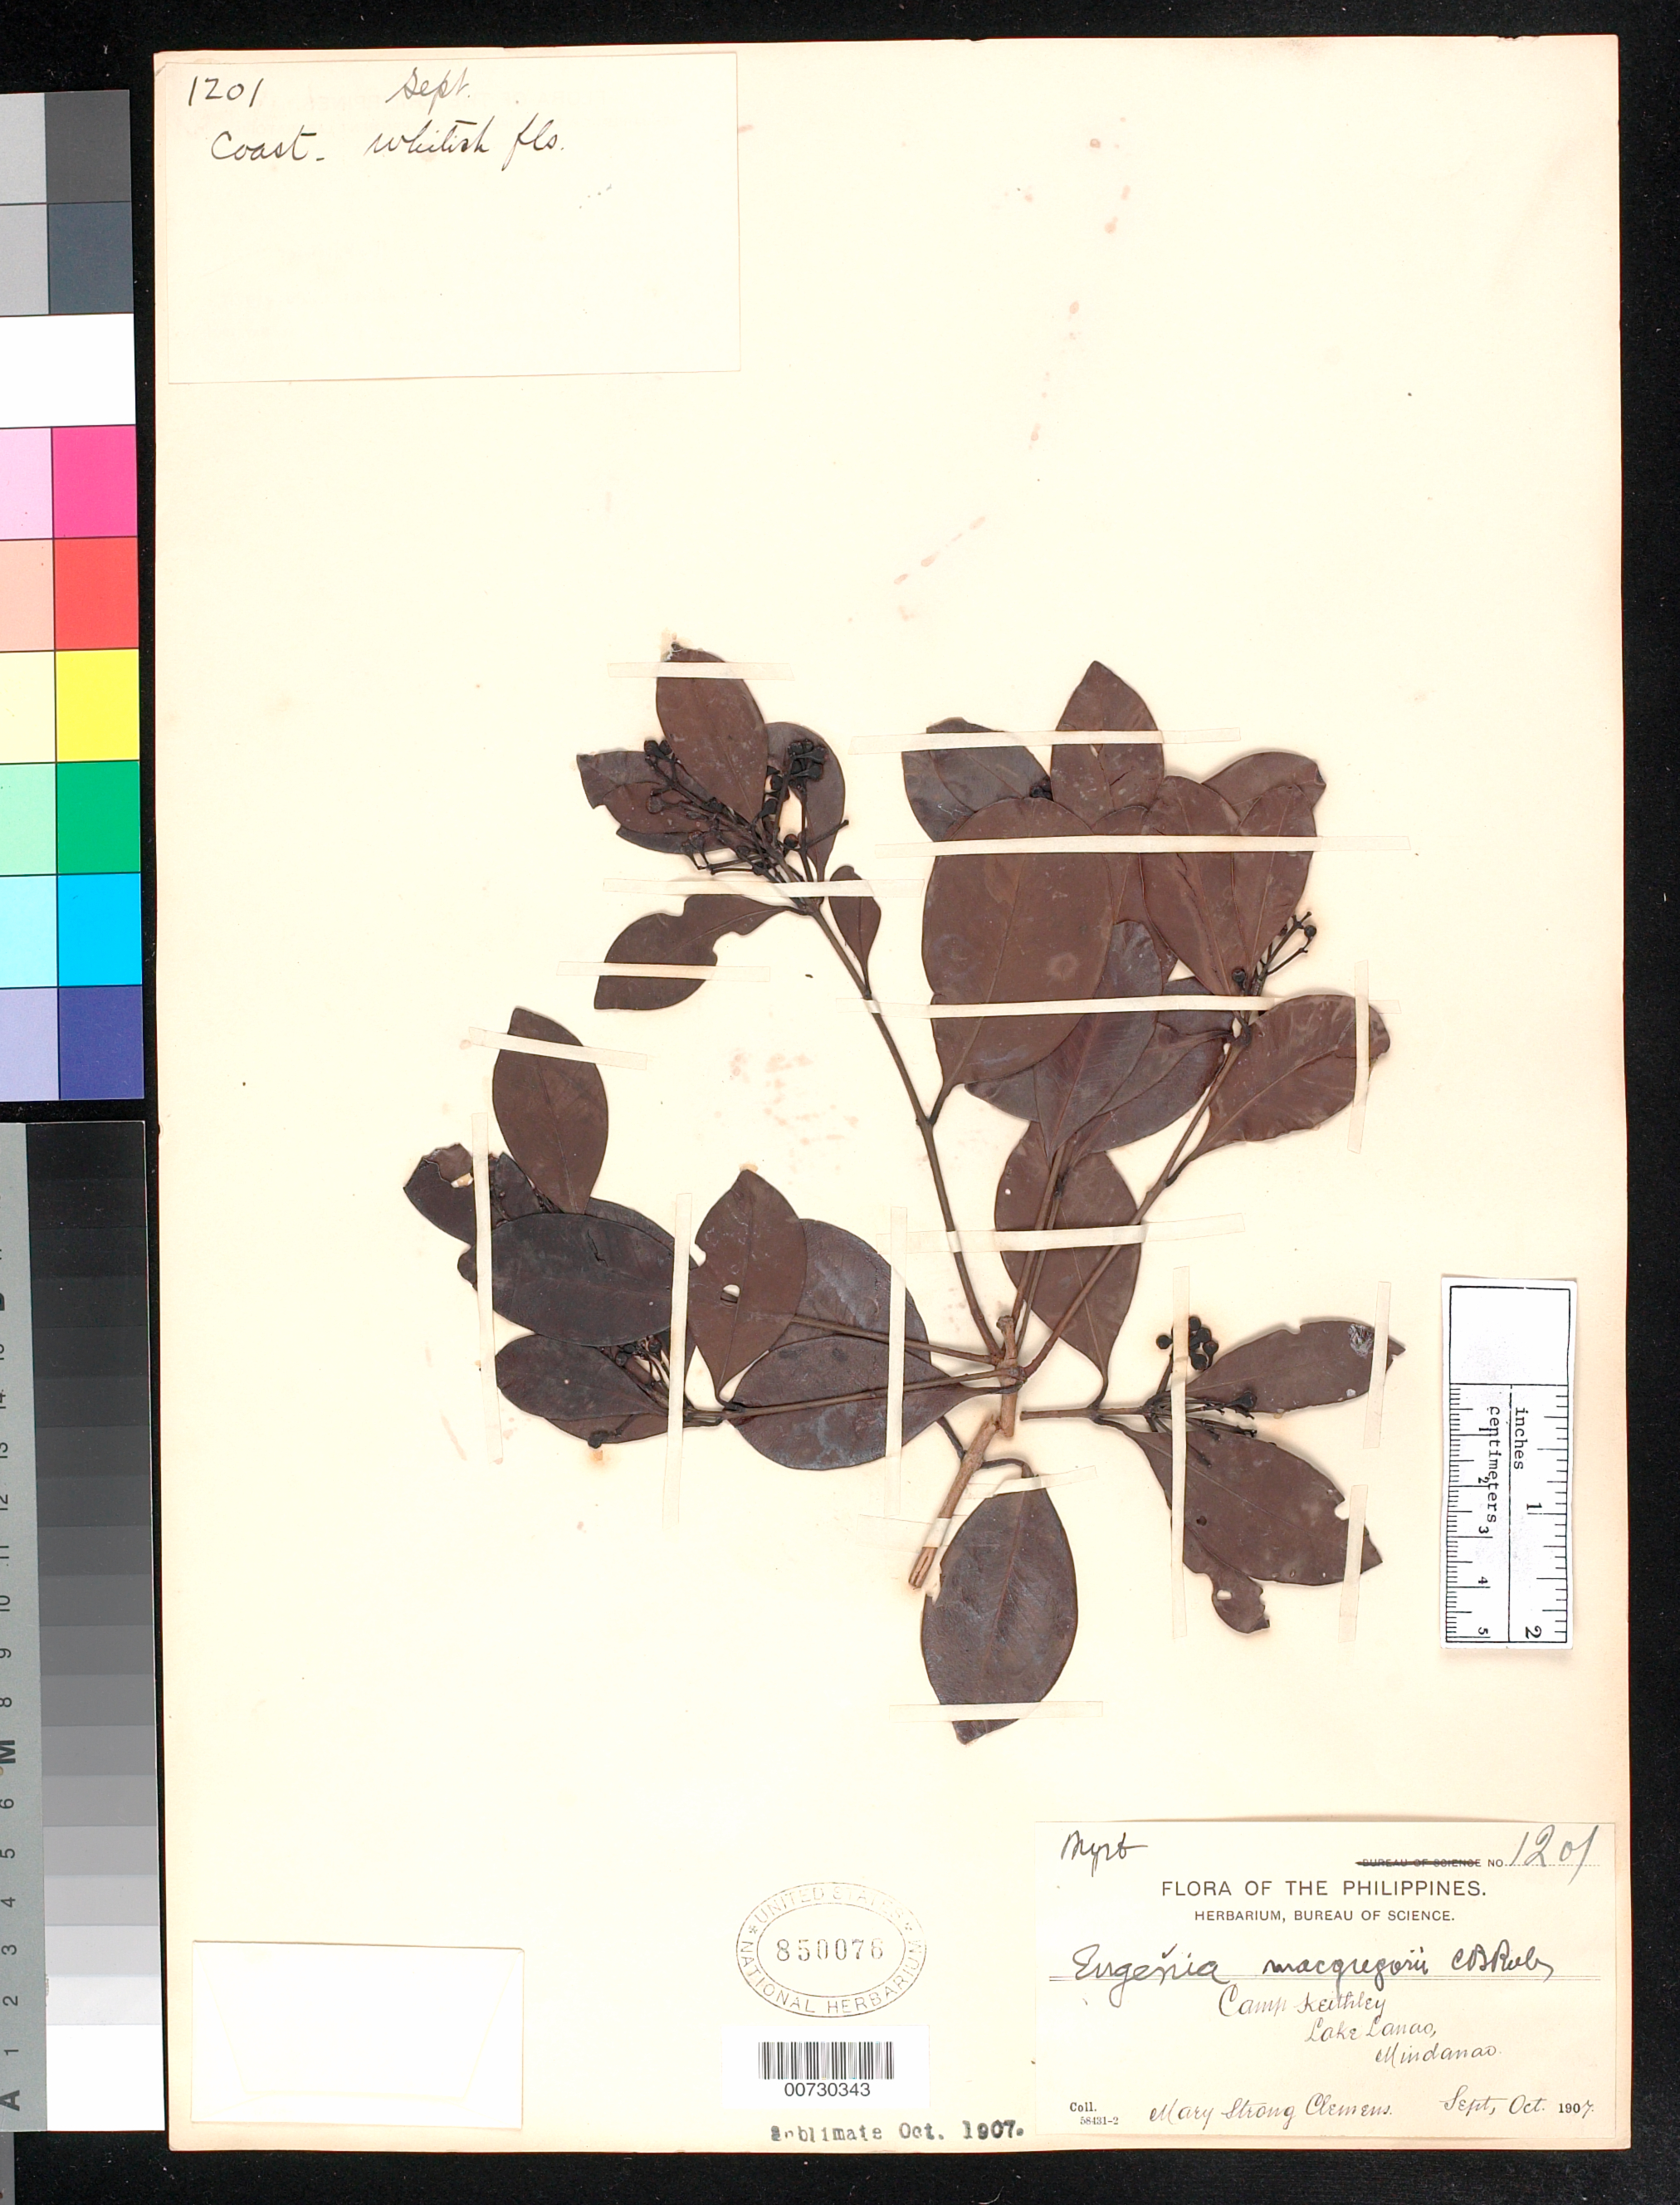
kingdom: Plantae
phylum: Tracheophyta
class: Magnoliopsida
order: Myrtales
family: Myrtaceae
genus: Syzygium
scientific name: Syzygium macgregorii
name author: (Merr.) Merr.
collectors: M. S. Clemens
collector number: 1201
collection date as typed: Sep 1907 and -- Oct 1907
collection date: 1907-09,1907-10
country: Philippines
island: Mindanao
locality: Camp Keithley, Lake Lanao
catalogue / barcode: US 850076